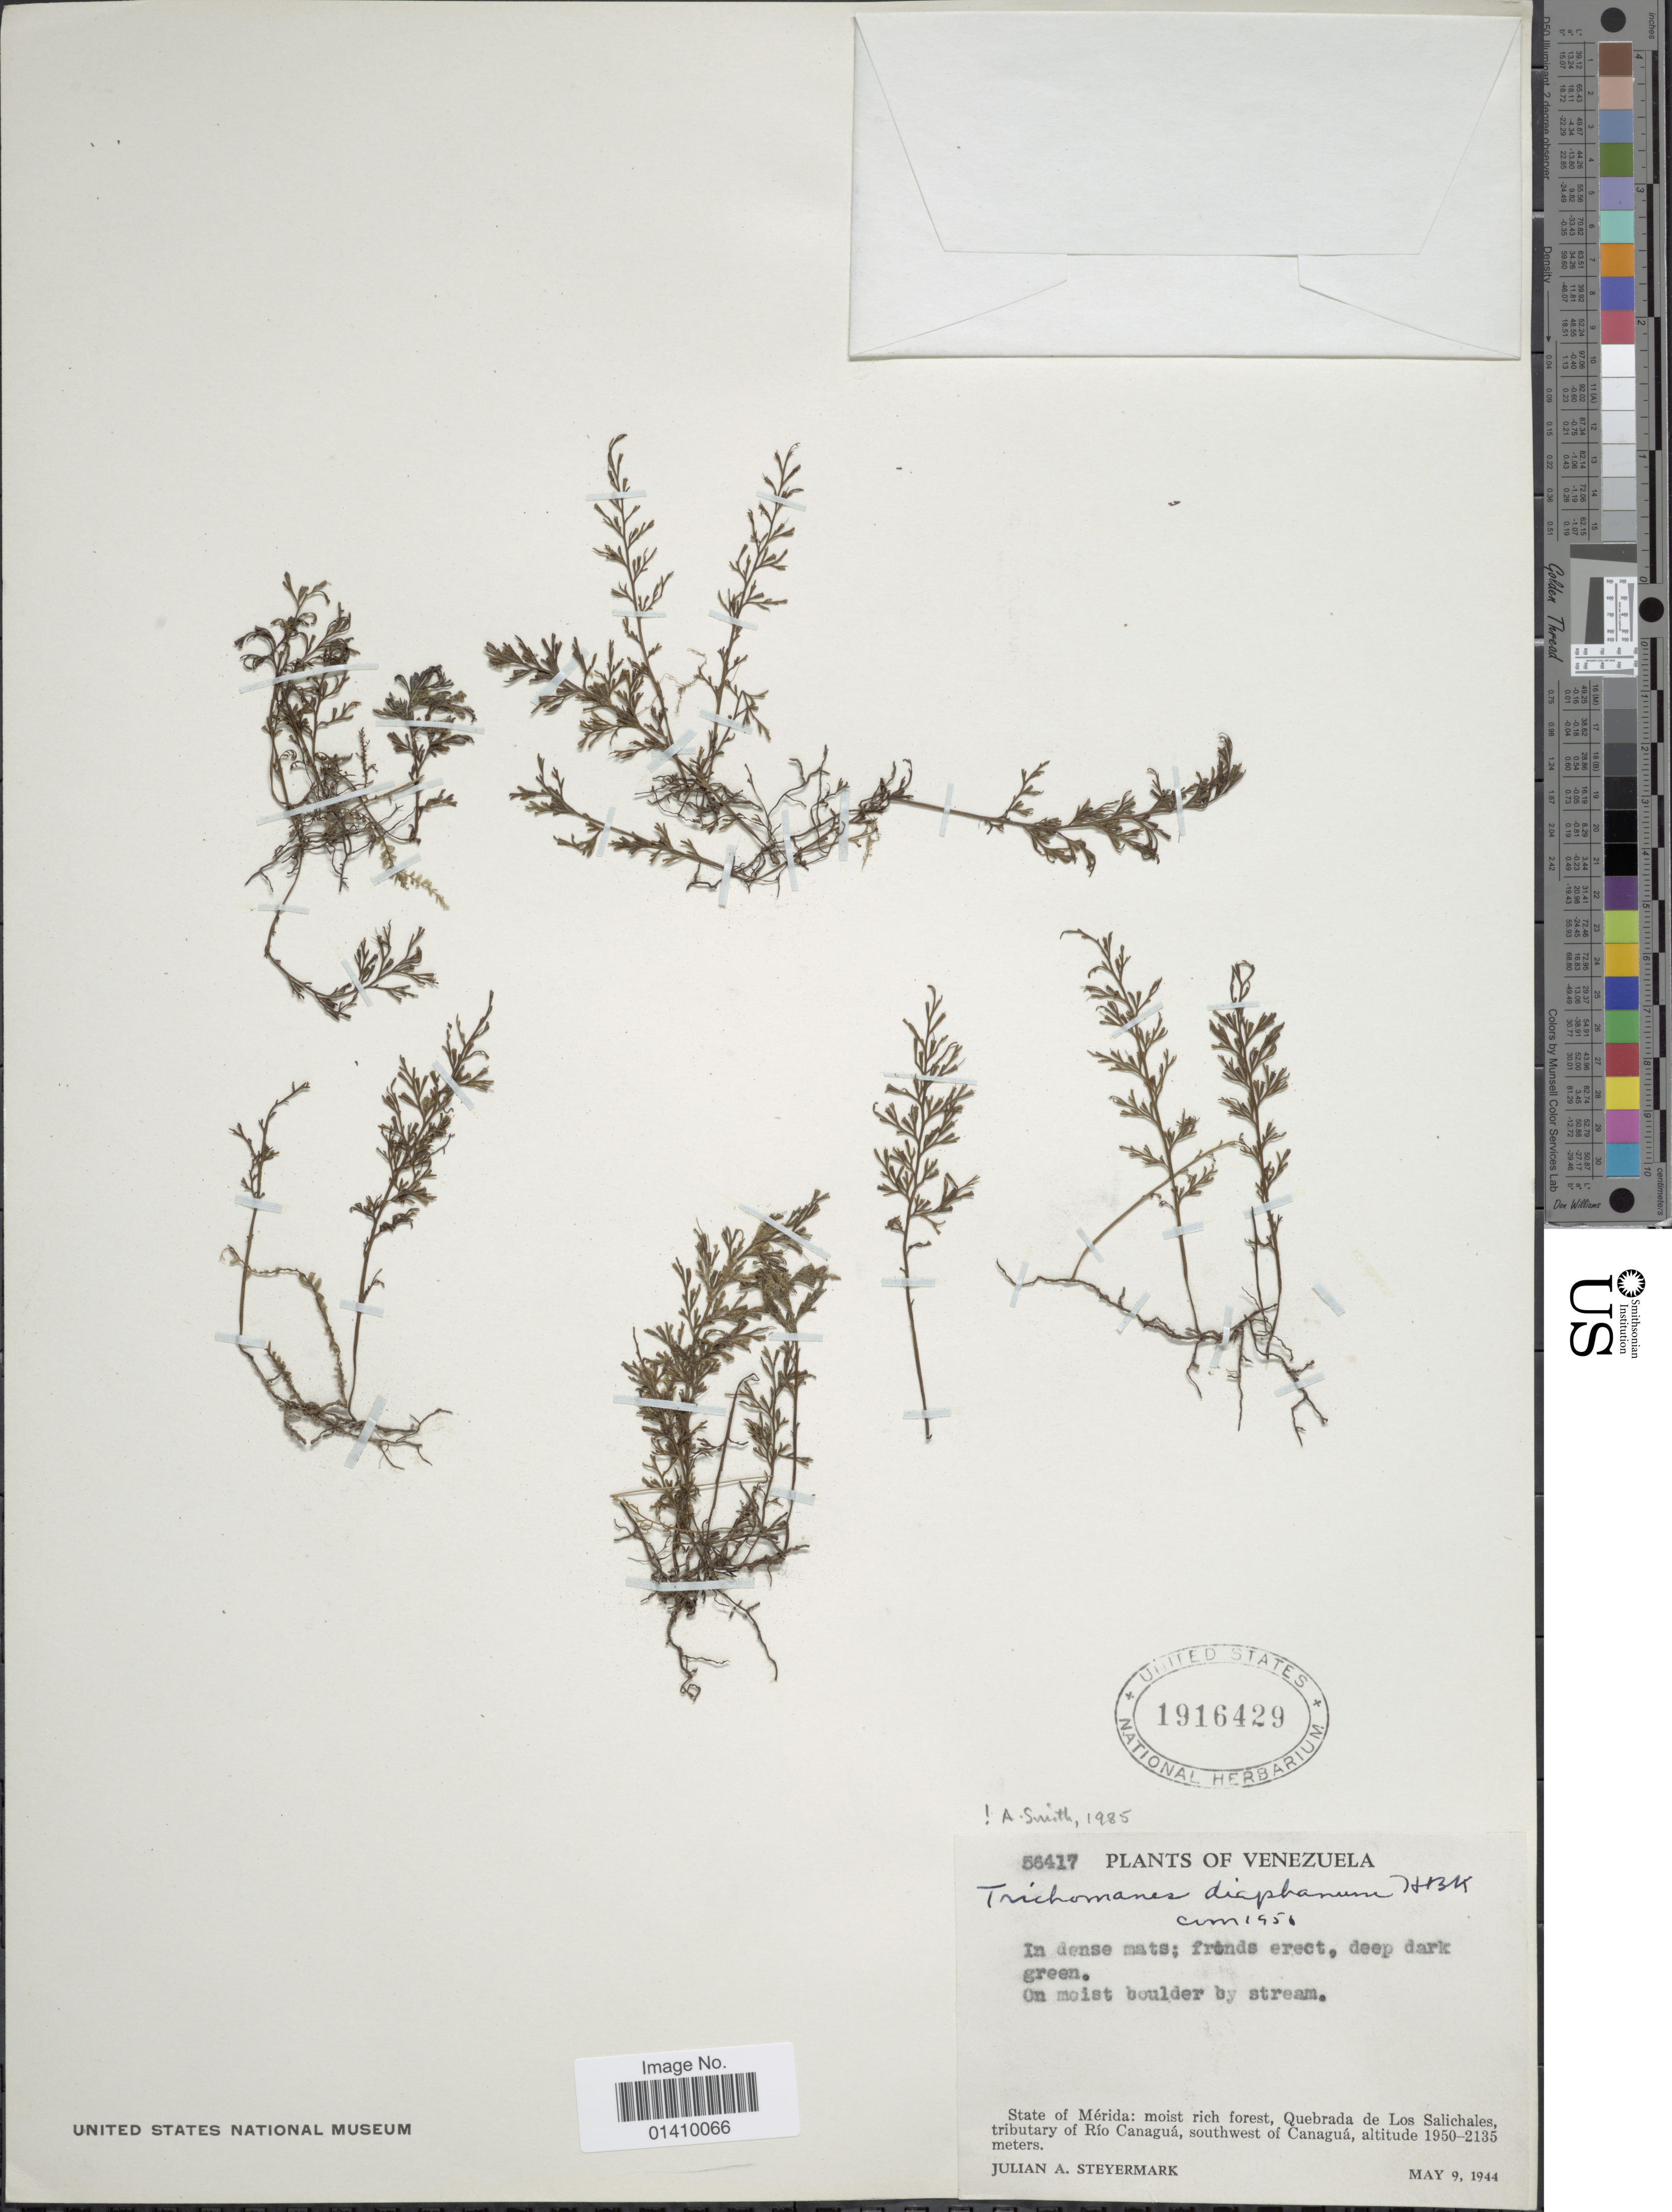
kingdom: Plantae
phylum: Tracheophyta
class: Polypodiopsida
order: Hymenophyllales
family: Hymenophyllaceae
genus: Polyphlebium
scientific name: Polyphlebium diaphanum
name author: (Kunth) Ebihara & Dubuisson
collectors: J. Steyermark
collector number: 56417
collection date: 1944-05-09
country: Venezuela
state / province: Mérida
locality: State of Merida: moist rich forest Quebrada de Los Salichales tributary of Rio Canagua southwest of Canagua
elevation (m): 1950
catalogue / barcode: US 1916429